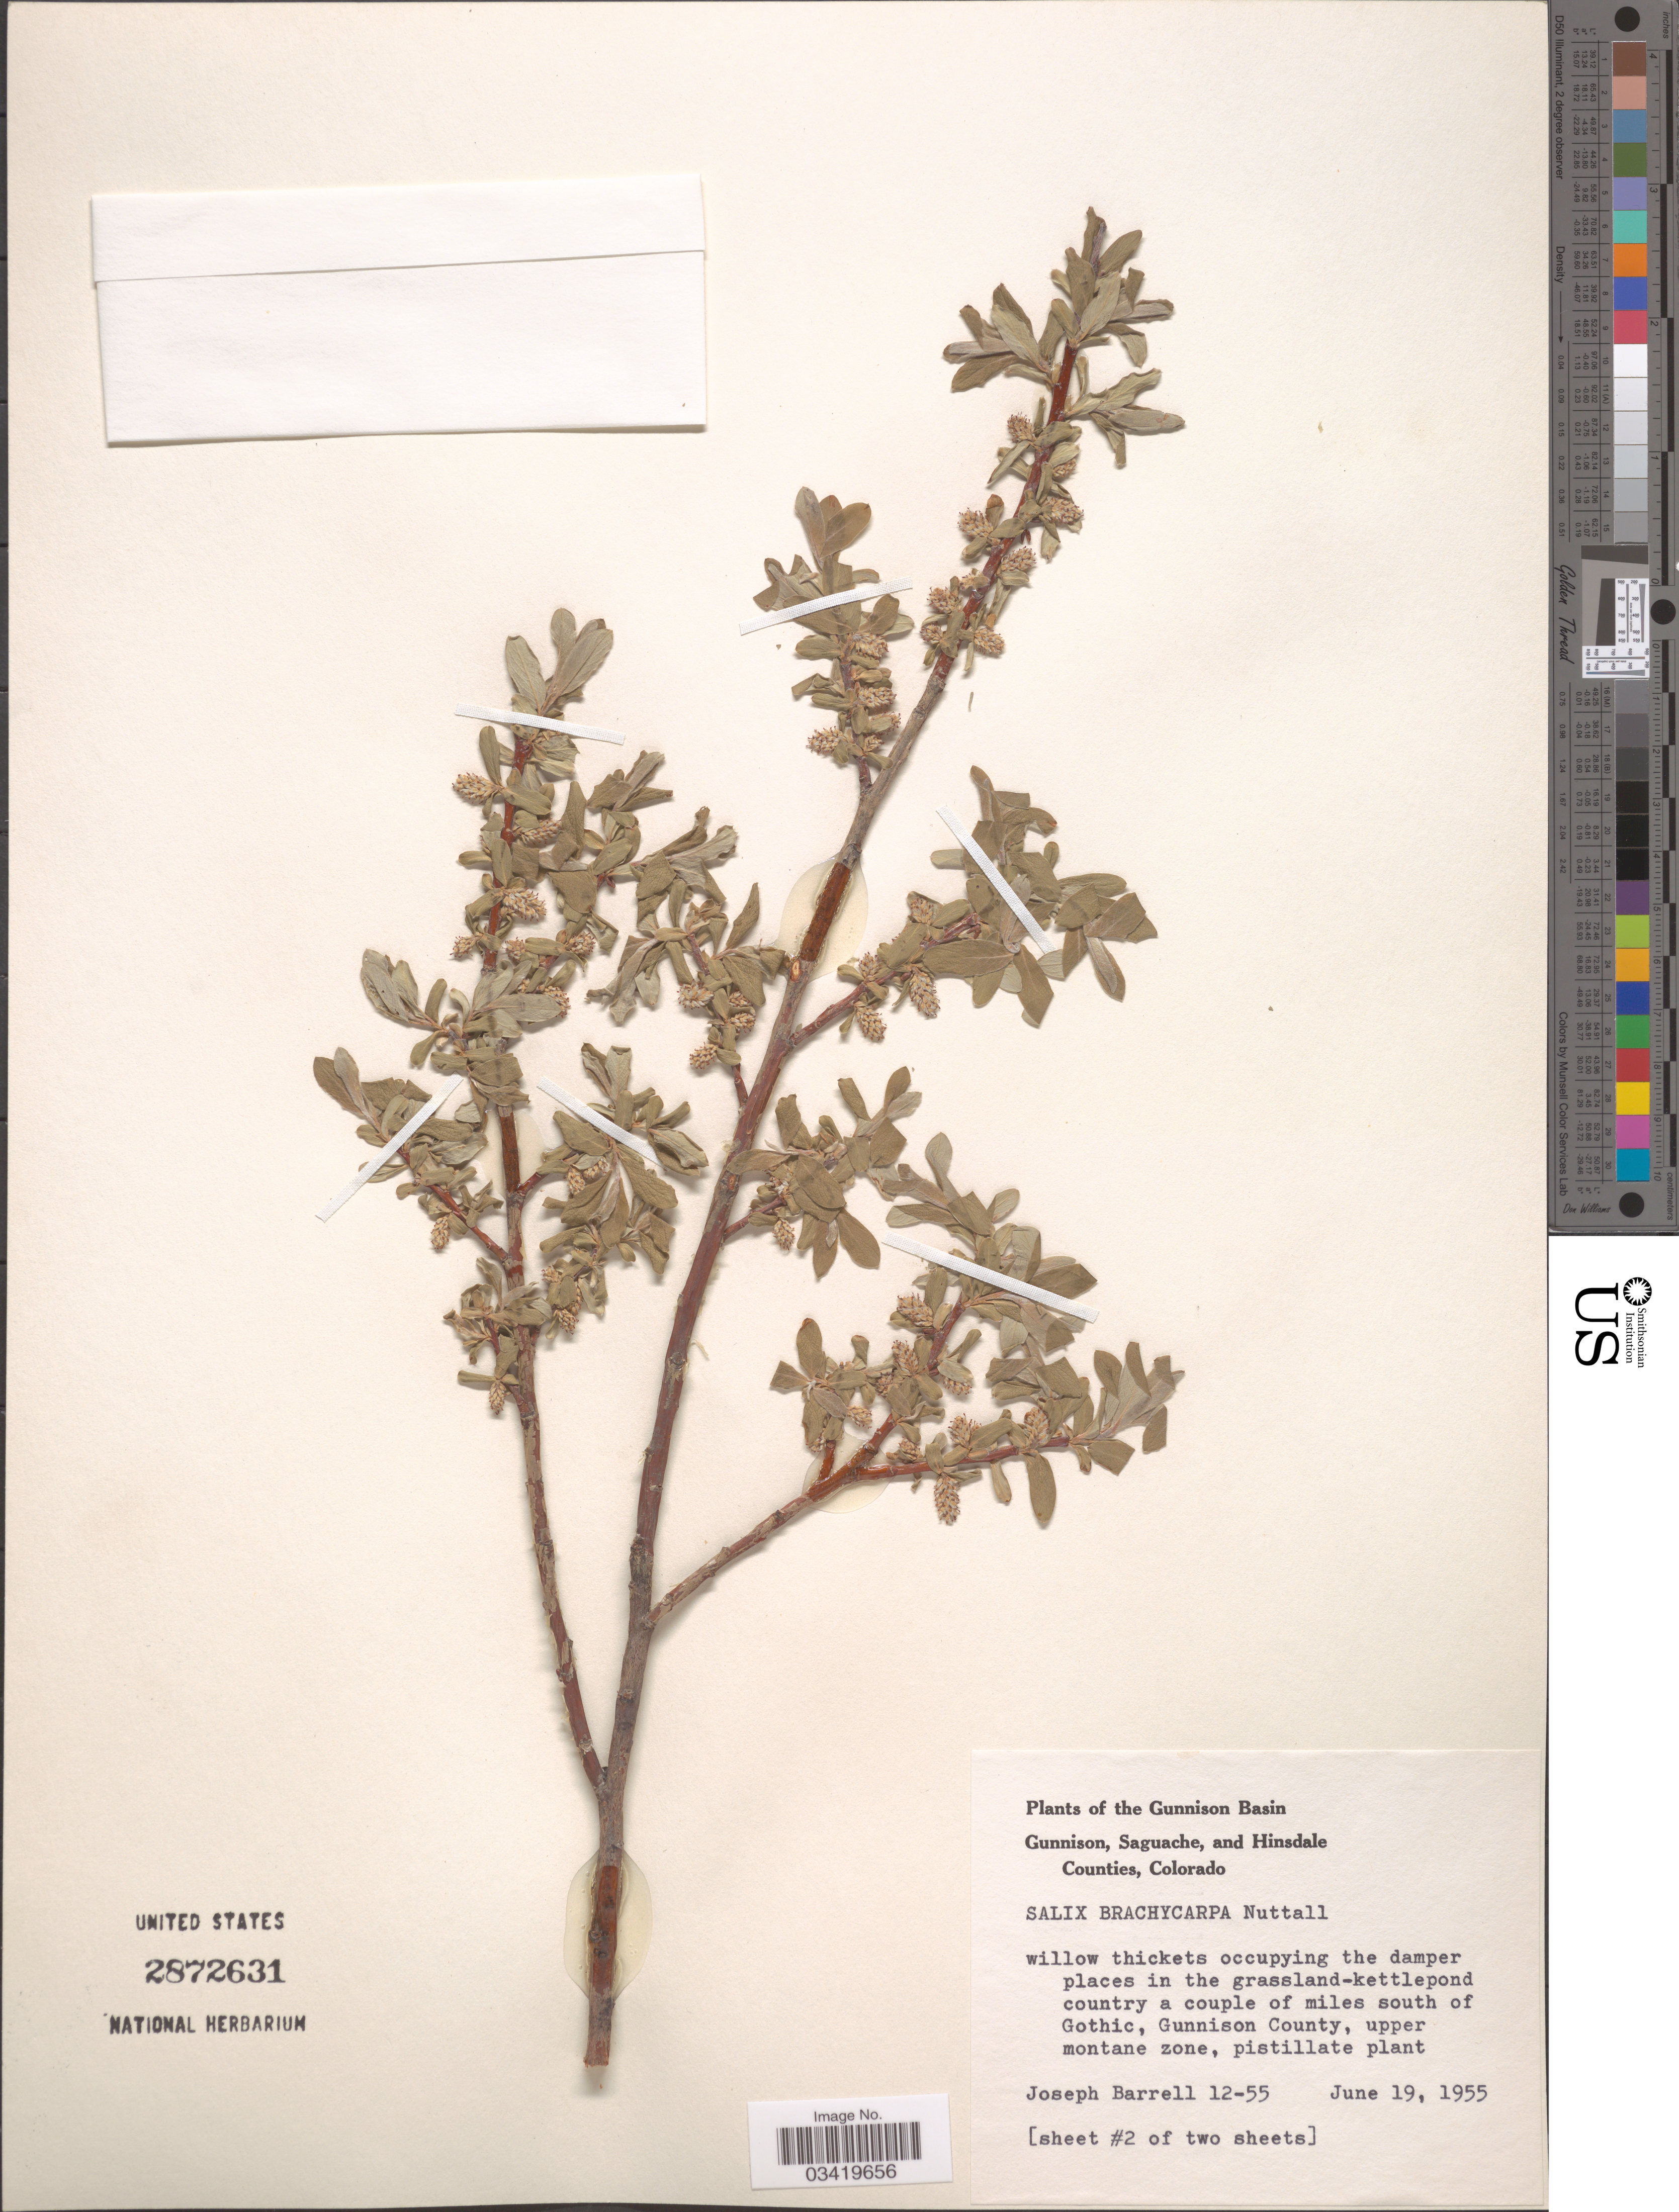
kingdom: Plantae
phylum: Tracheophyta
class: Magnoliopsida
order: Malpighiales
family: Salicaceae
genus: Salix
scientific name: Salix brachycarpa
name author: Nutt.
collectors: J. Barrell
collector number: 12-55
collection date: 1955-06-19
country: United States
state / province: Colorado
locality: The Gunnison Basin. In the grassland-kettlepond country a couple of miles south of Gothic, Gunnison County, upper montane zone.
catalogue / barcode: US 2872631